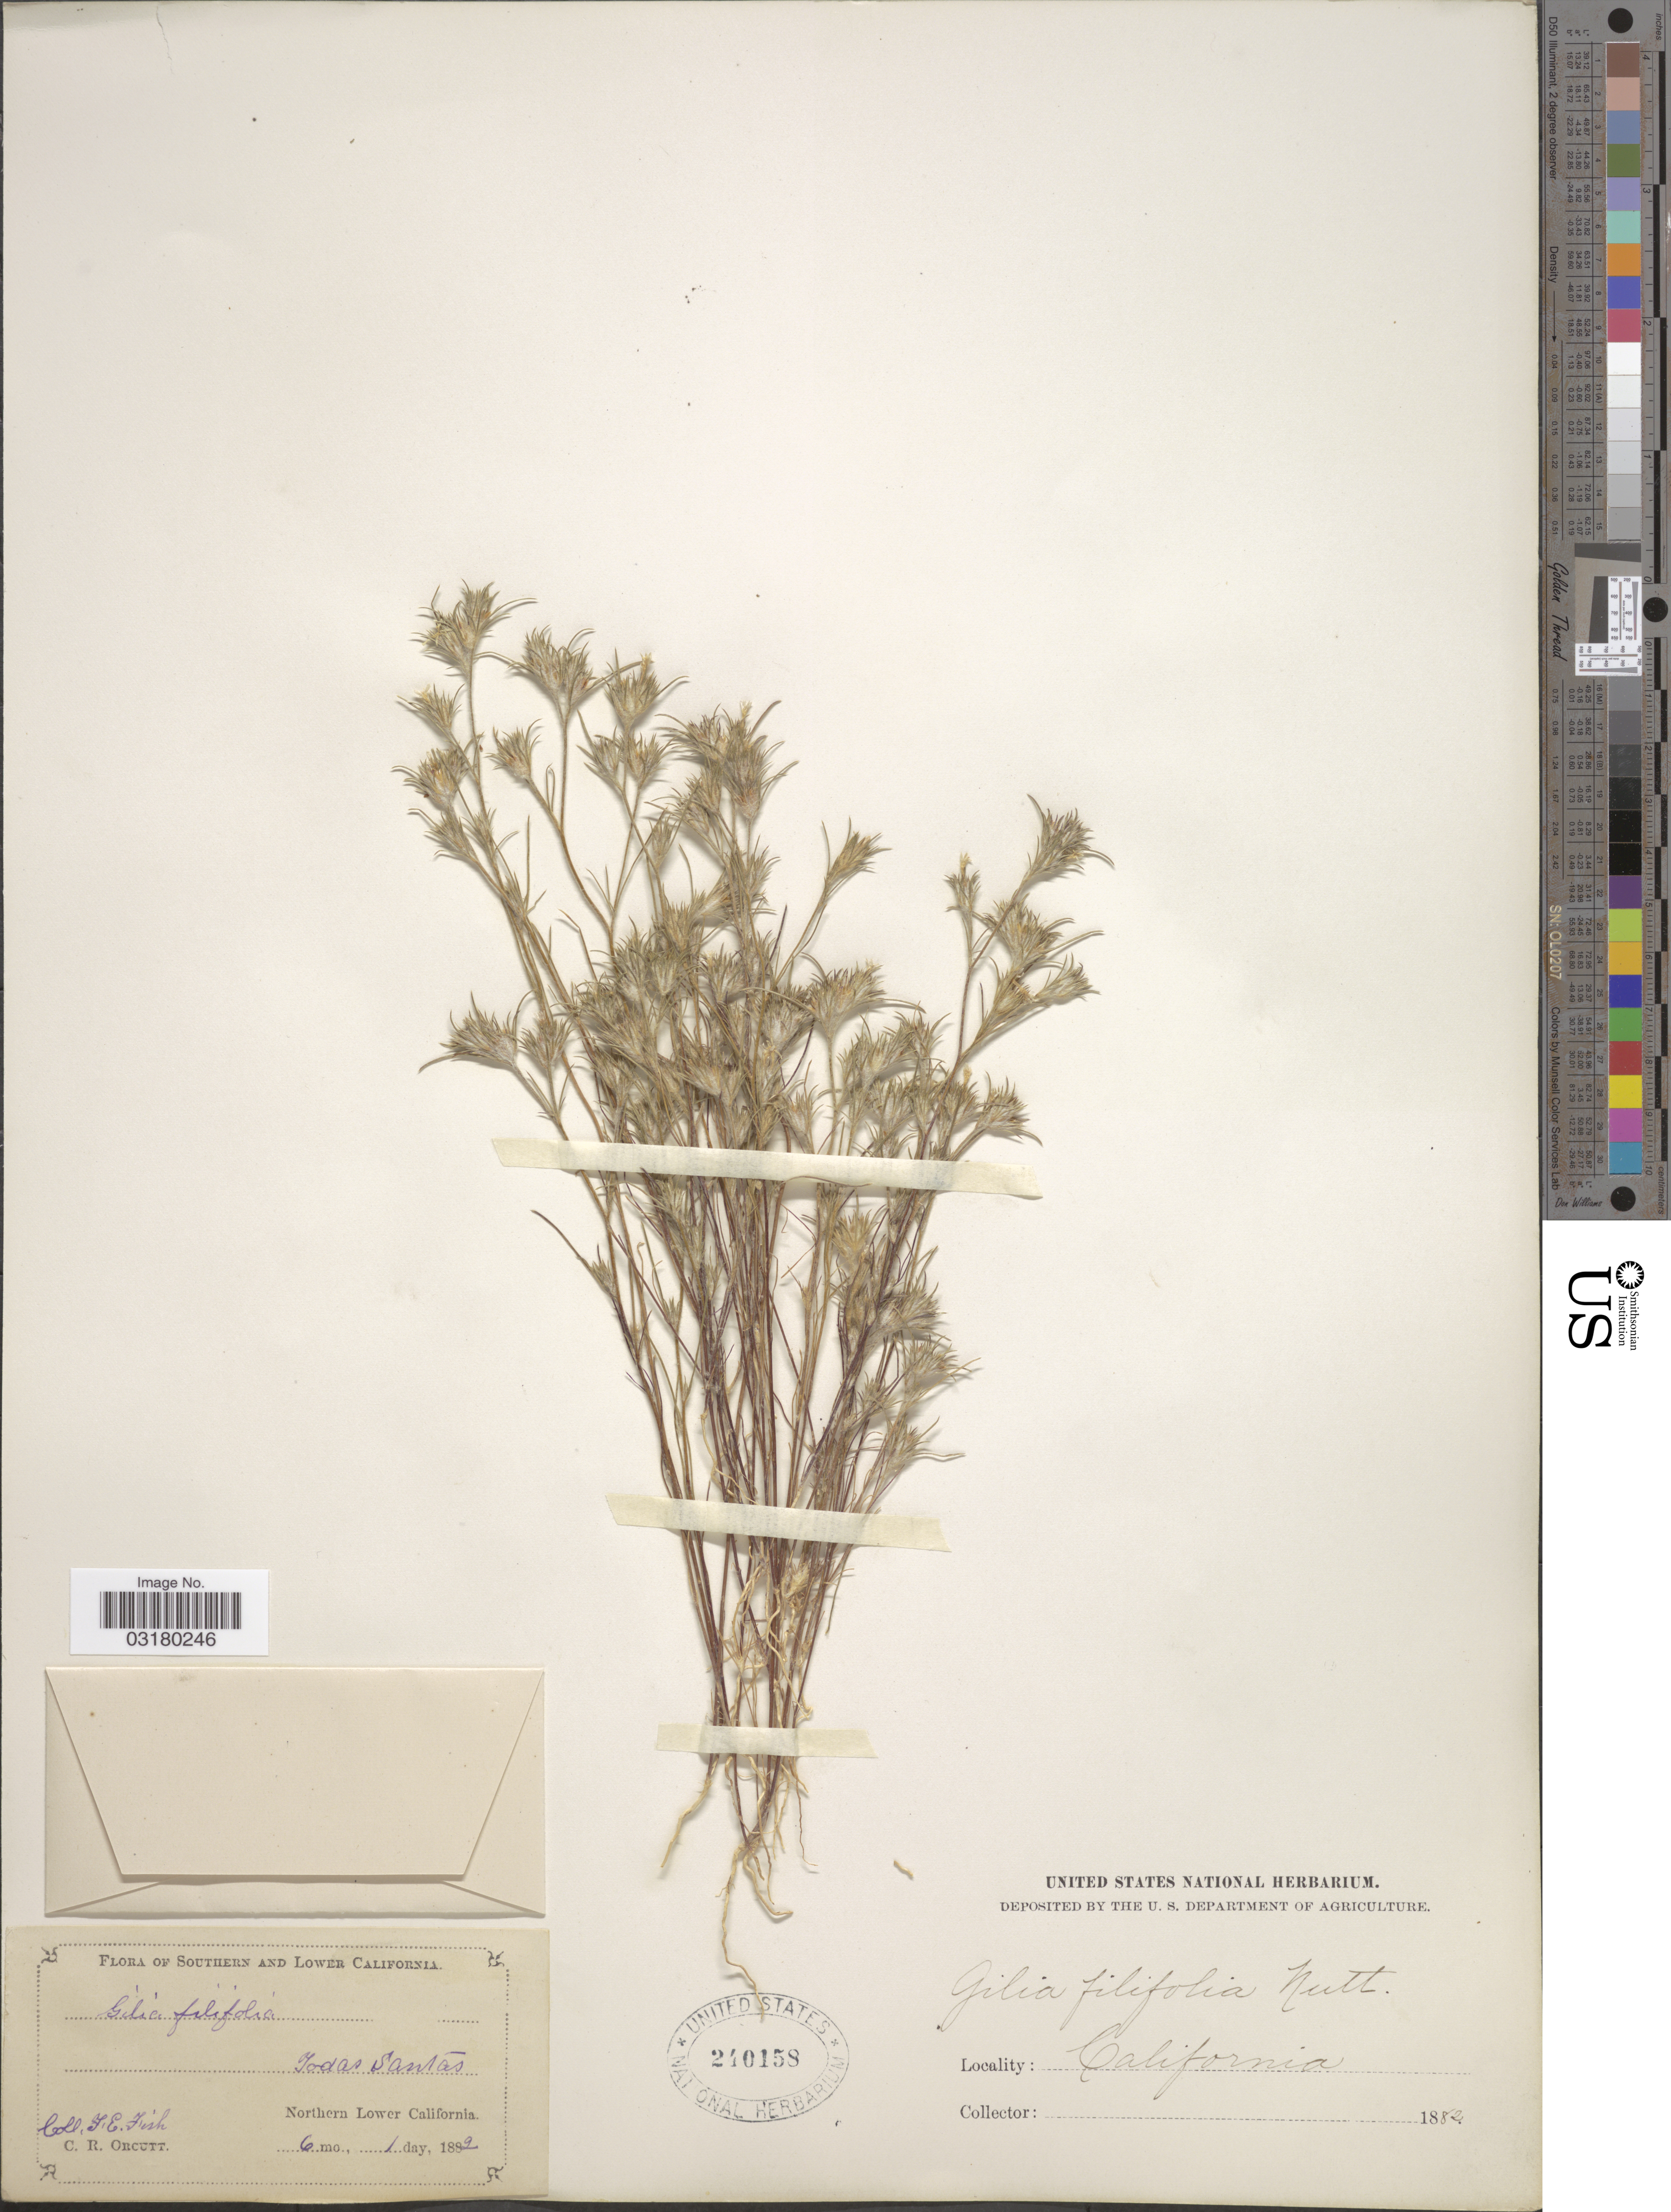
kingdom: Plantae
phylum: Tracheophyta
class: Magnoliopsida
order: Ericales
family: Polemoniaceae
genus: Eriastrum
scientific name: Eriastrum filifolium (Nutt.) Wooton & Standl.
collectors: F. Fish & C. R. Orcutt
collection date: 1892-06-01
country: Mexico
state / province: Baja California Sur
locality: Todos Santos. Northern Lower California.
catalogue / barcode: US 240158